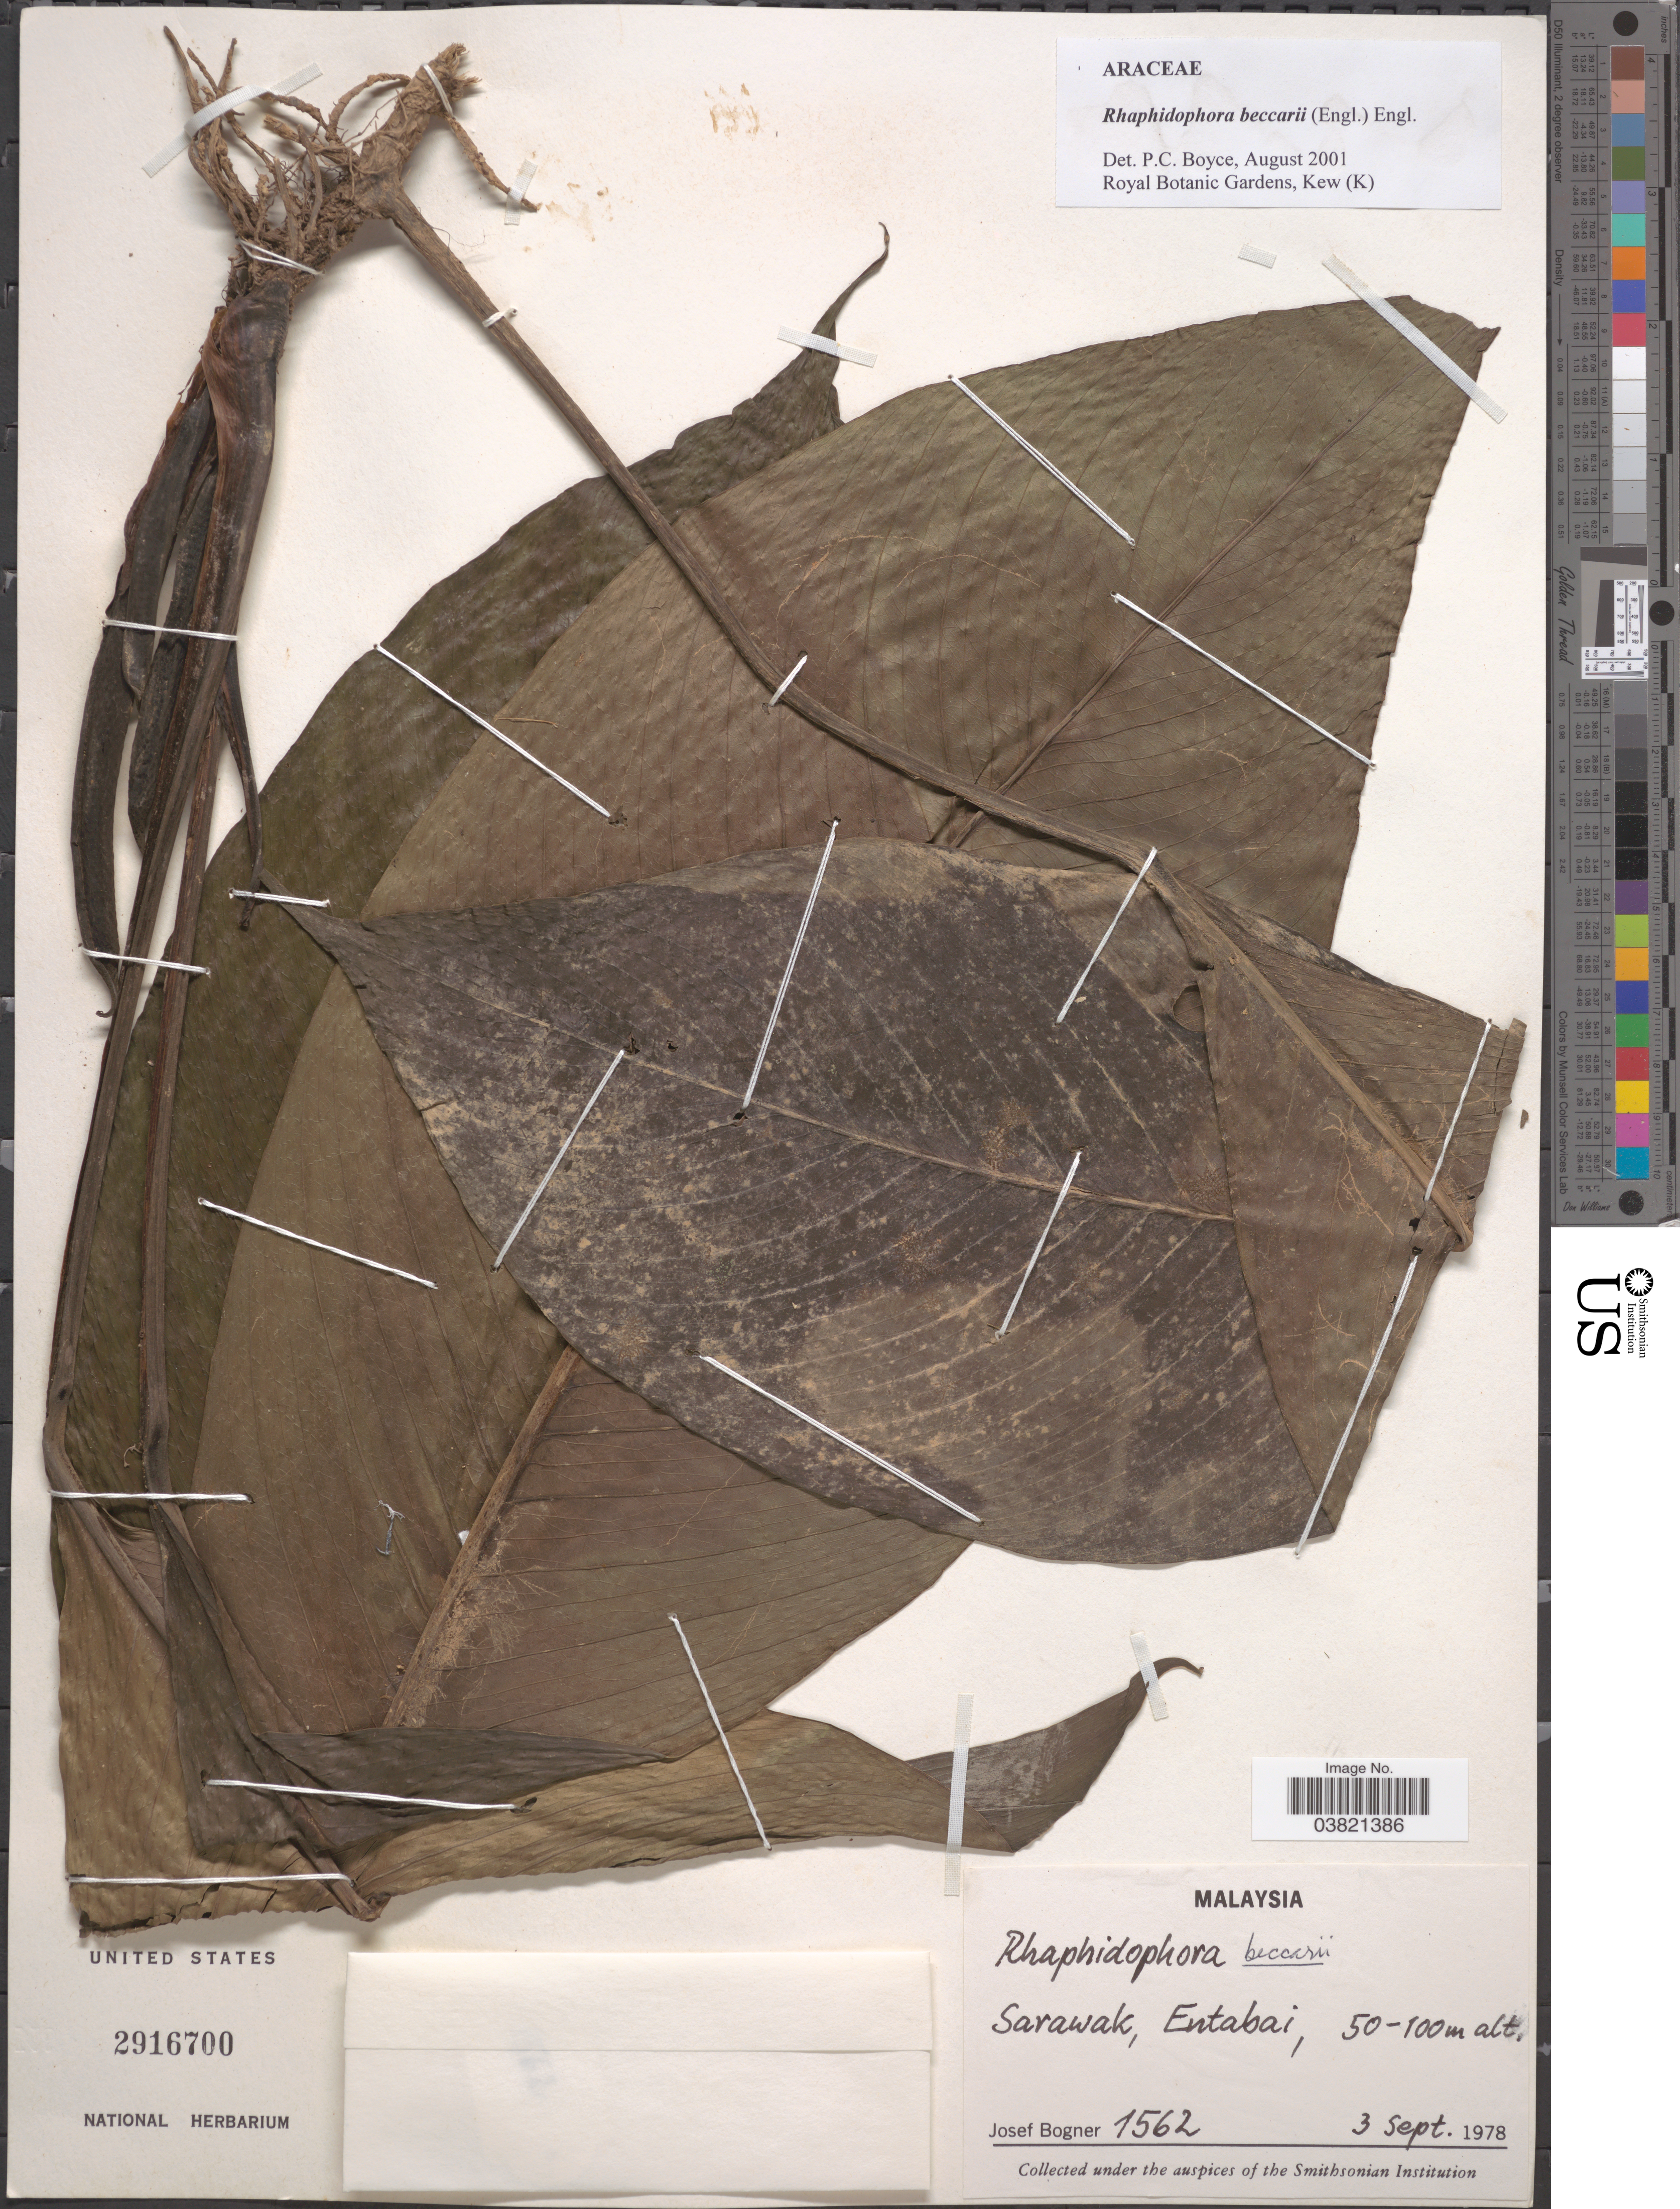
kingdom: Plantae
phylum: Tracheophyta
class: Liliopsida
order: Alismatales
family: Araceae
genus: Rhaphidophora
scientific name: Rhaphidophora beccarii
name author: (Engl.) Engl.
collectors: J. Bogner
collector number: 1562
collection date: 1978-09-03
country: Malaysia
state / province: Sarawak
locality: Entabai.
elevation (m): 50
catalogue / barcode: US 2916700